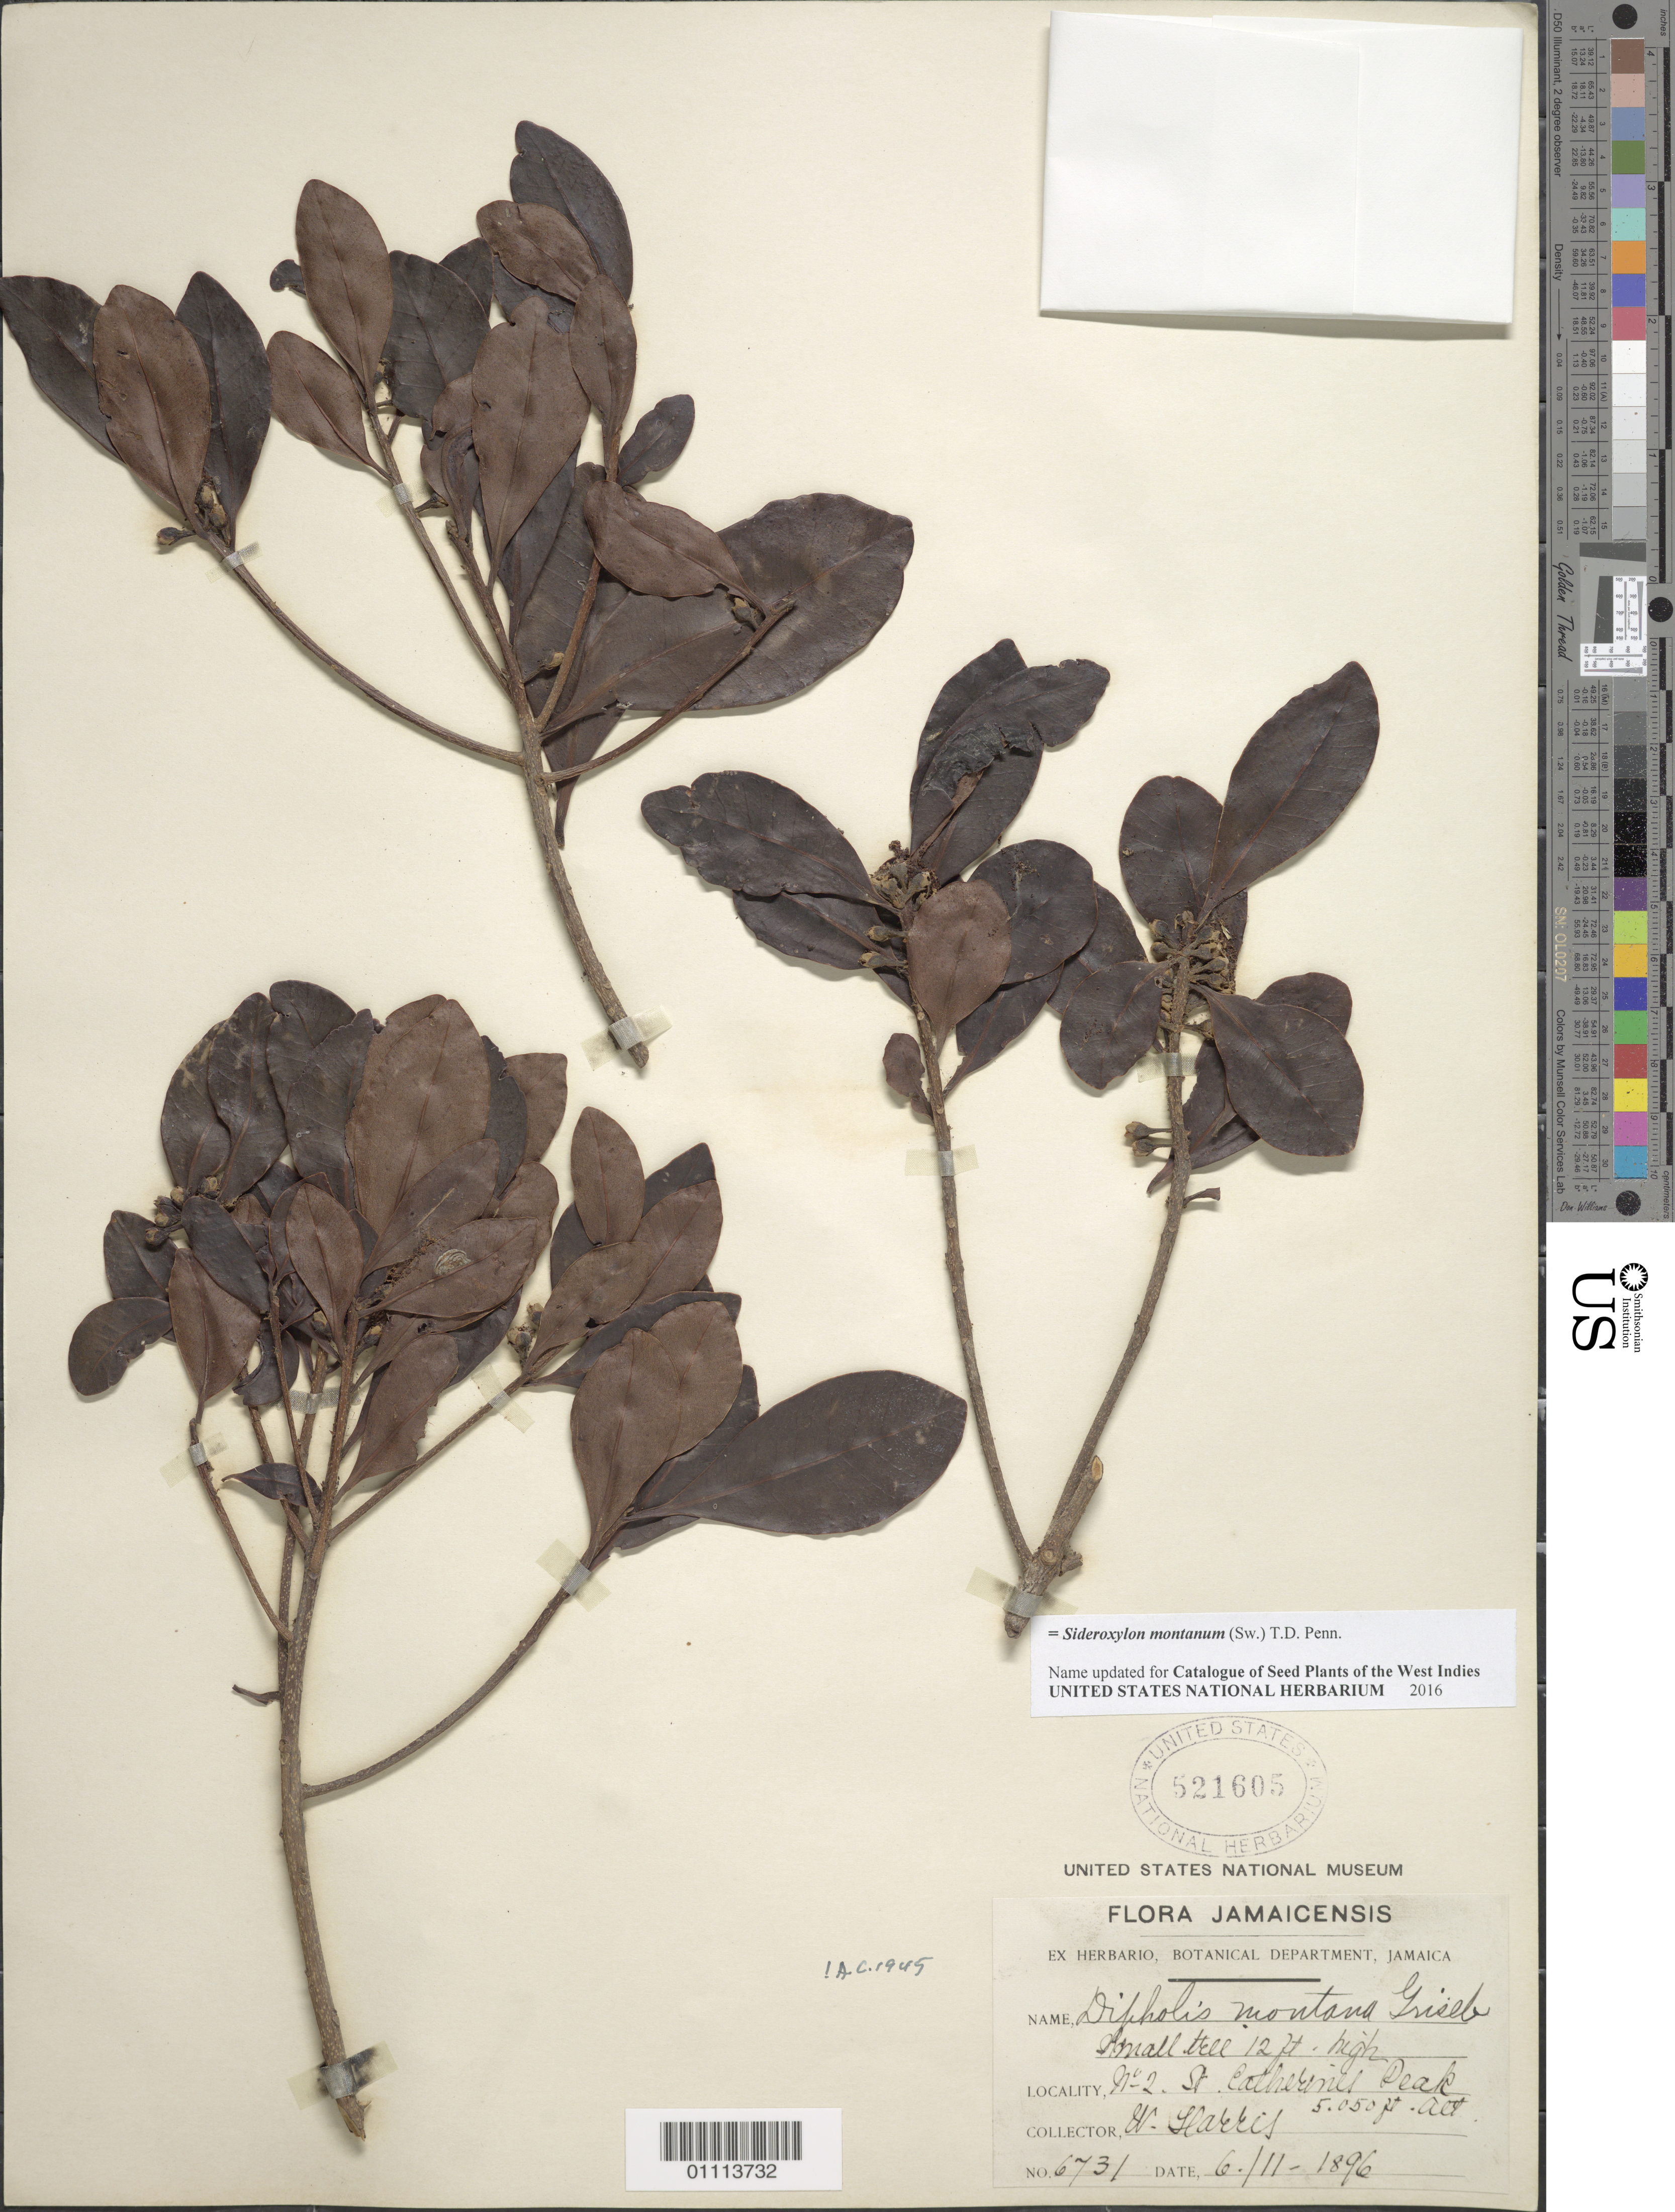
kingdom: Plantae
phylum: Tracheophyta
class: Magnoliopsida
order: Ericales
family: Sapotaceae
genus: Dipholis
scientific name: Dipholis montana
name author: (Sw.) Griseb.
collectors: W. Harris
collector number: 6731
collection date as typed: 06 Nov 1896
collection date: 1896-11-06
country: Jamaica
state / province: Saint Catherine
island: Jamaica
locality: St. Catherine's Peak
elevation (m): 1539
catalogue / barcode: US 521605